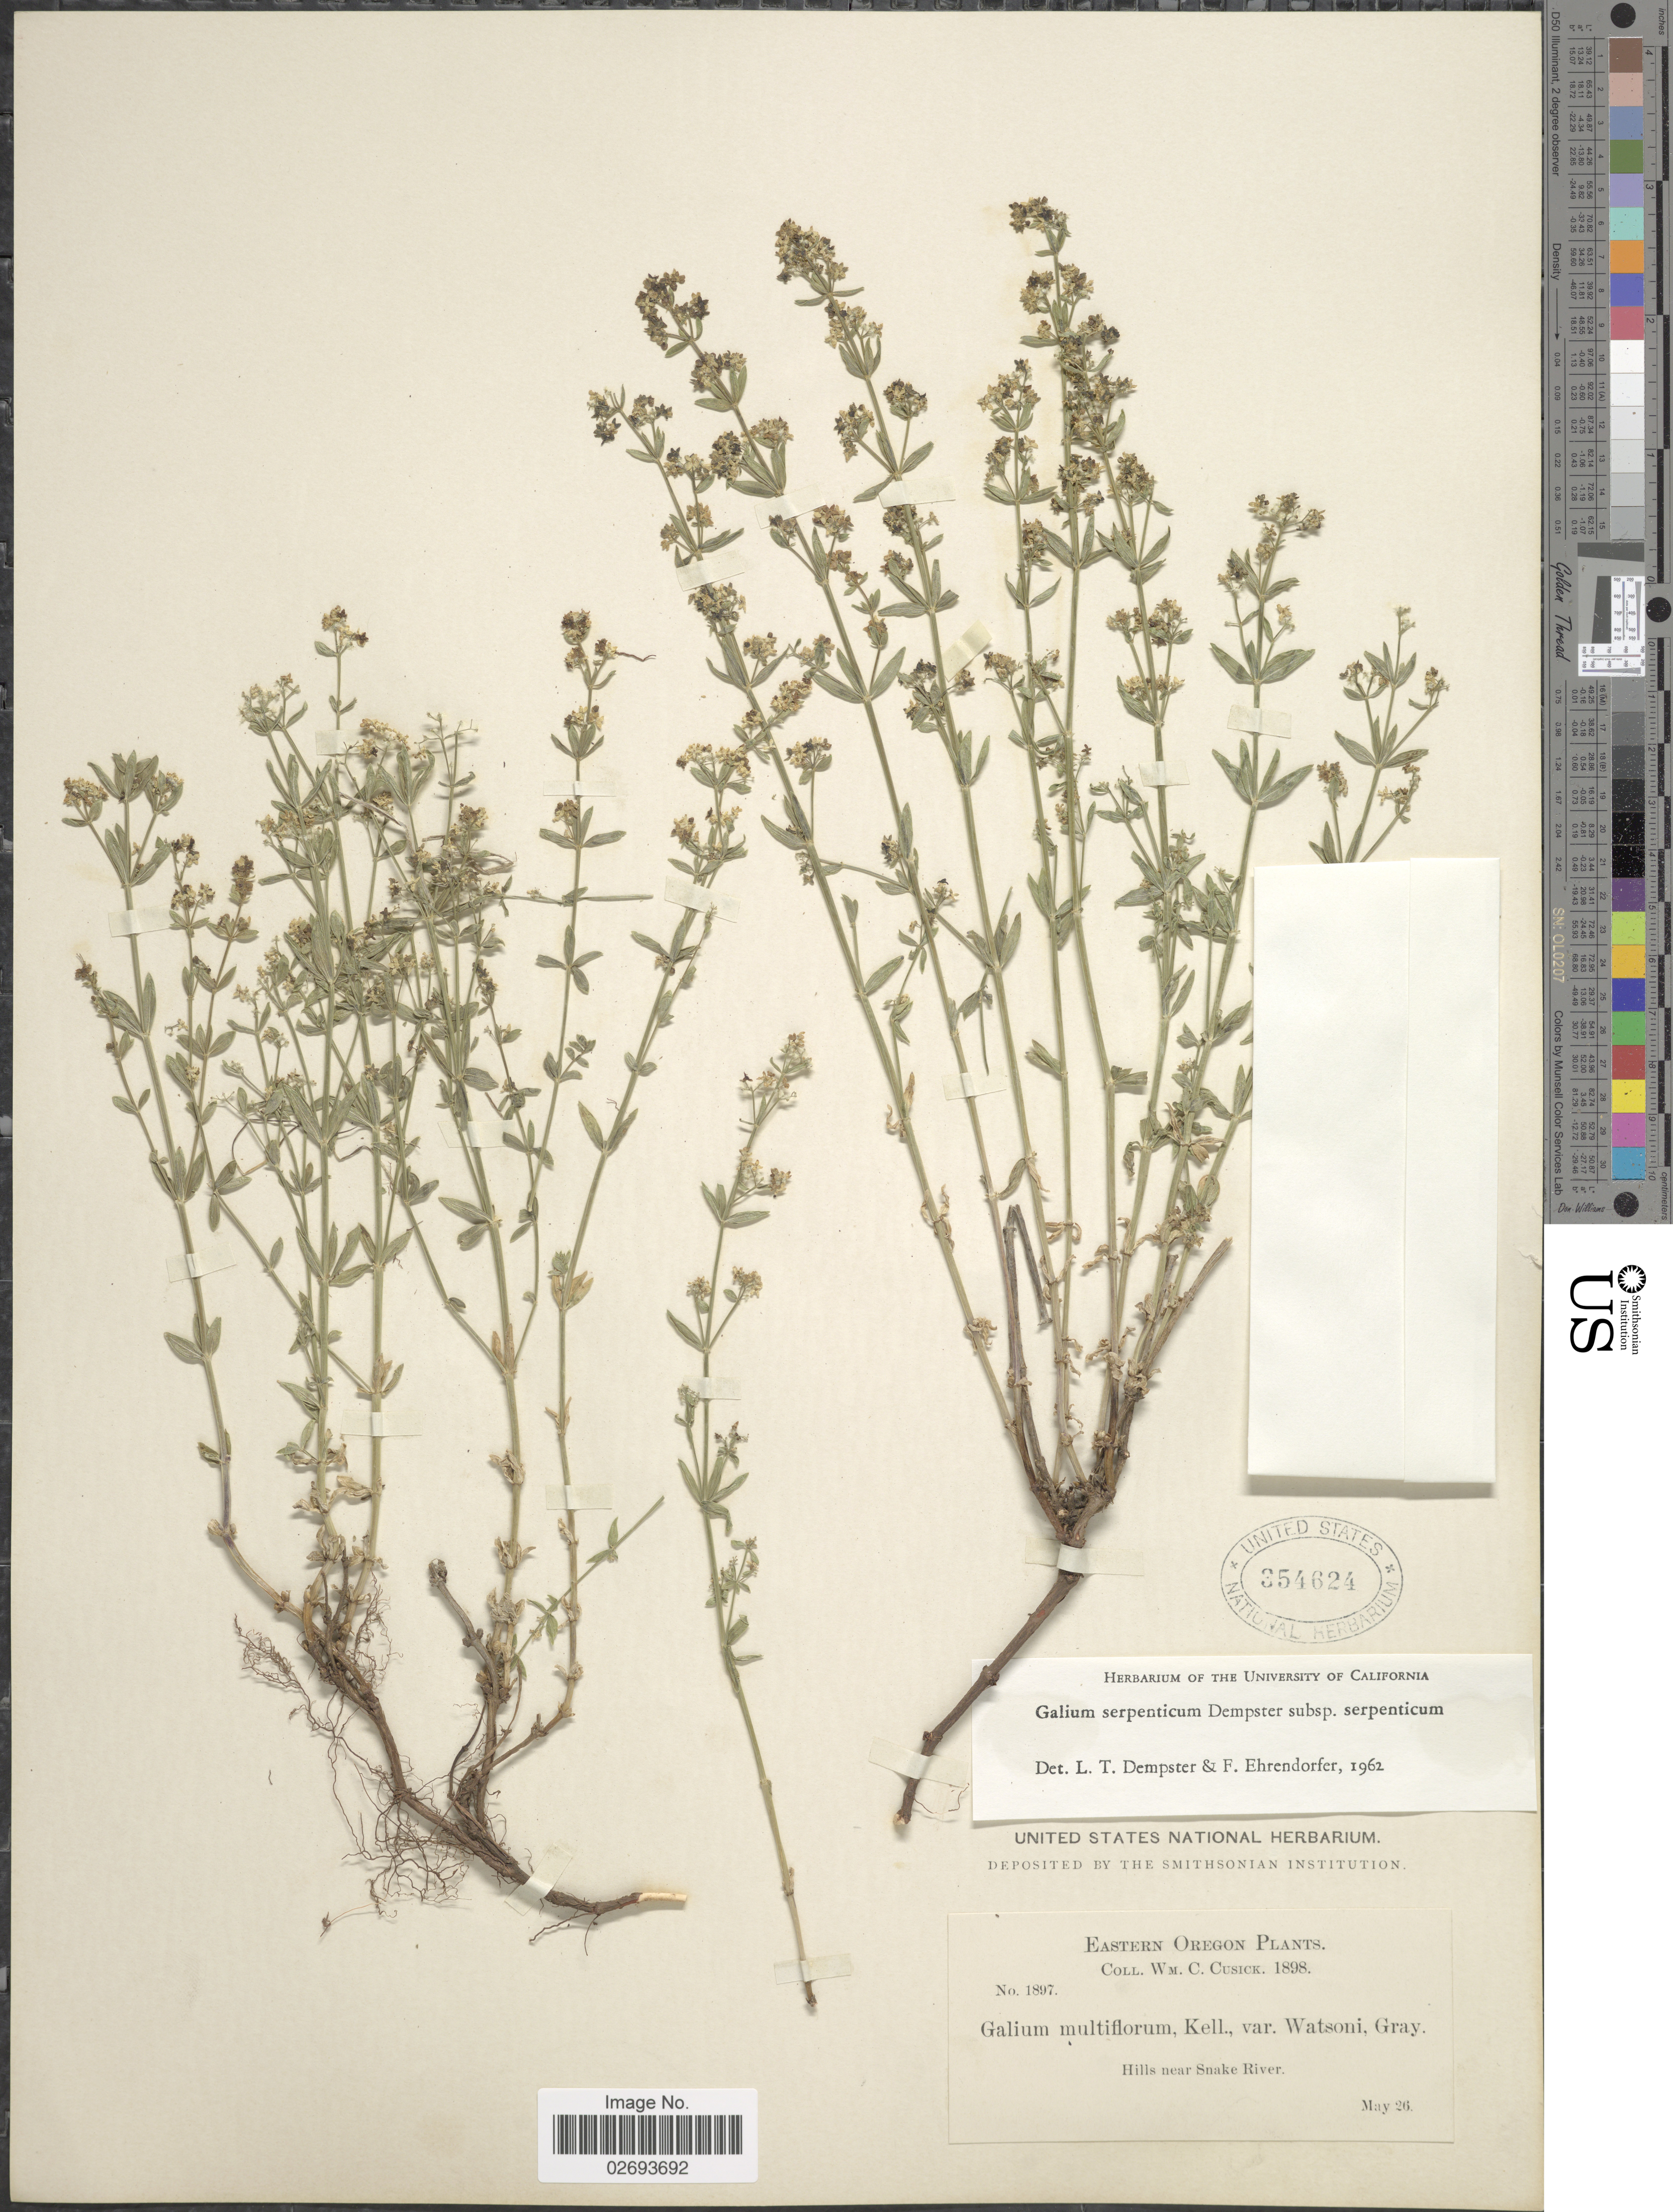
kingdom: Plantae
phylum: Tracheophyta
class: Magnoliopsida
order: Gentianales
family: Rubiaceae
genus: Galium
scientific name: Galium serpenticum subsp. serpenticum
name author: Dempster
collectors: W. C. Cusick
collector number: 1897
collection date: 1898-05-26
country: United States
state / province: Oregon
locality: Easten Oregon, Hills near Snake River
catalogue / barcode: US 354624